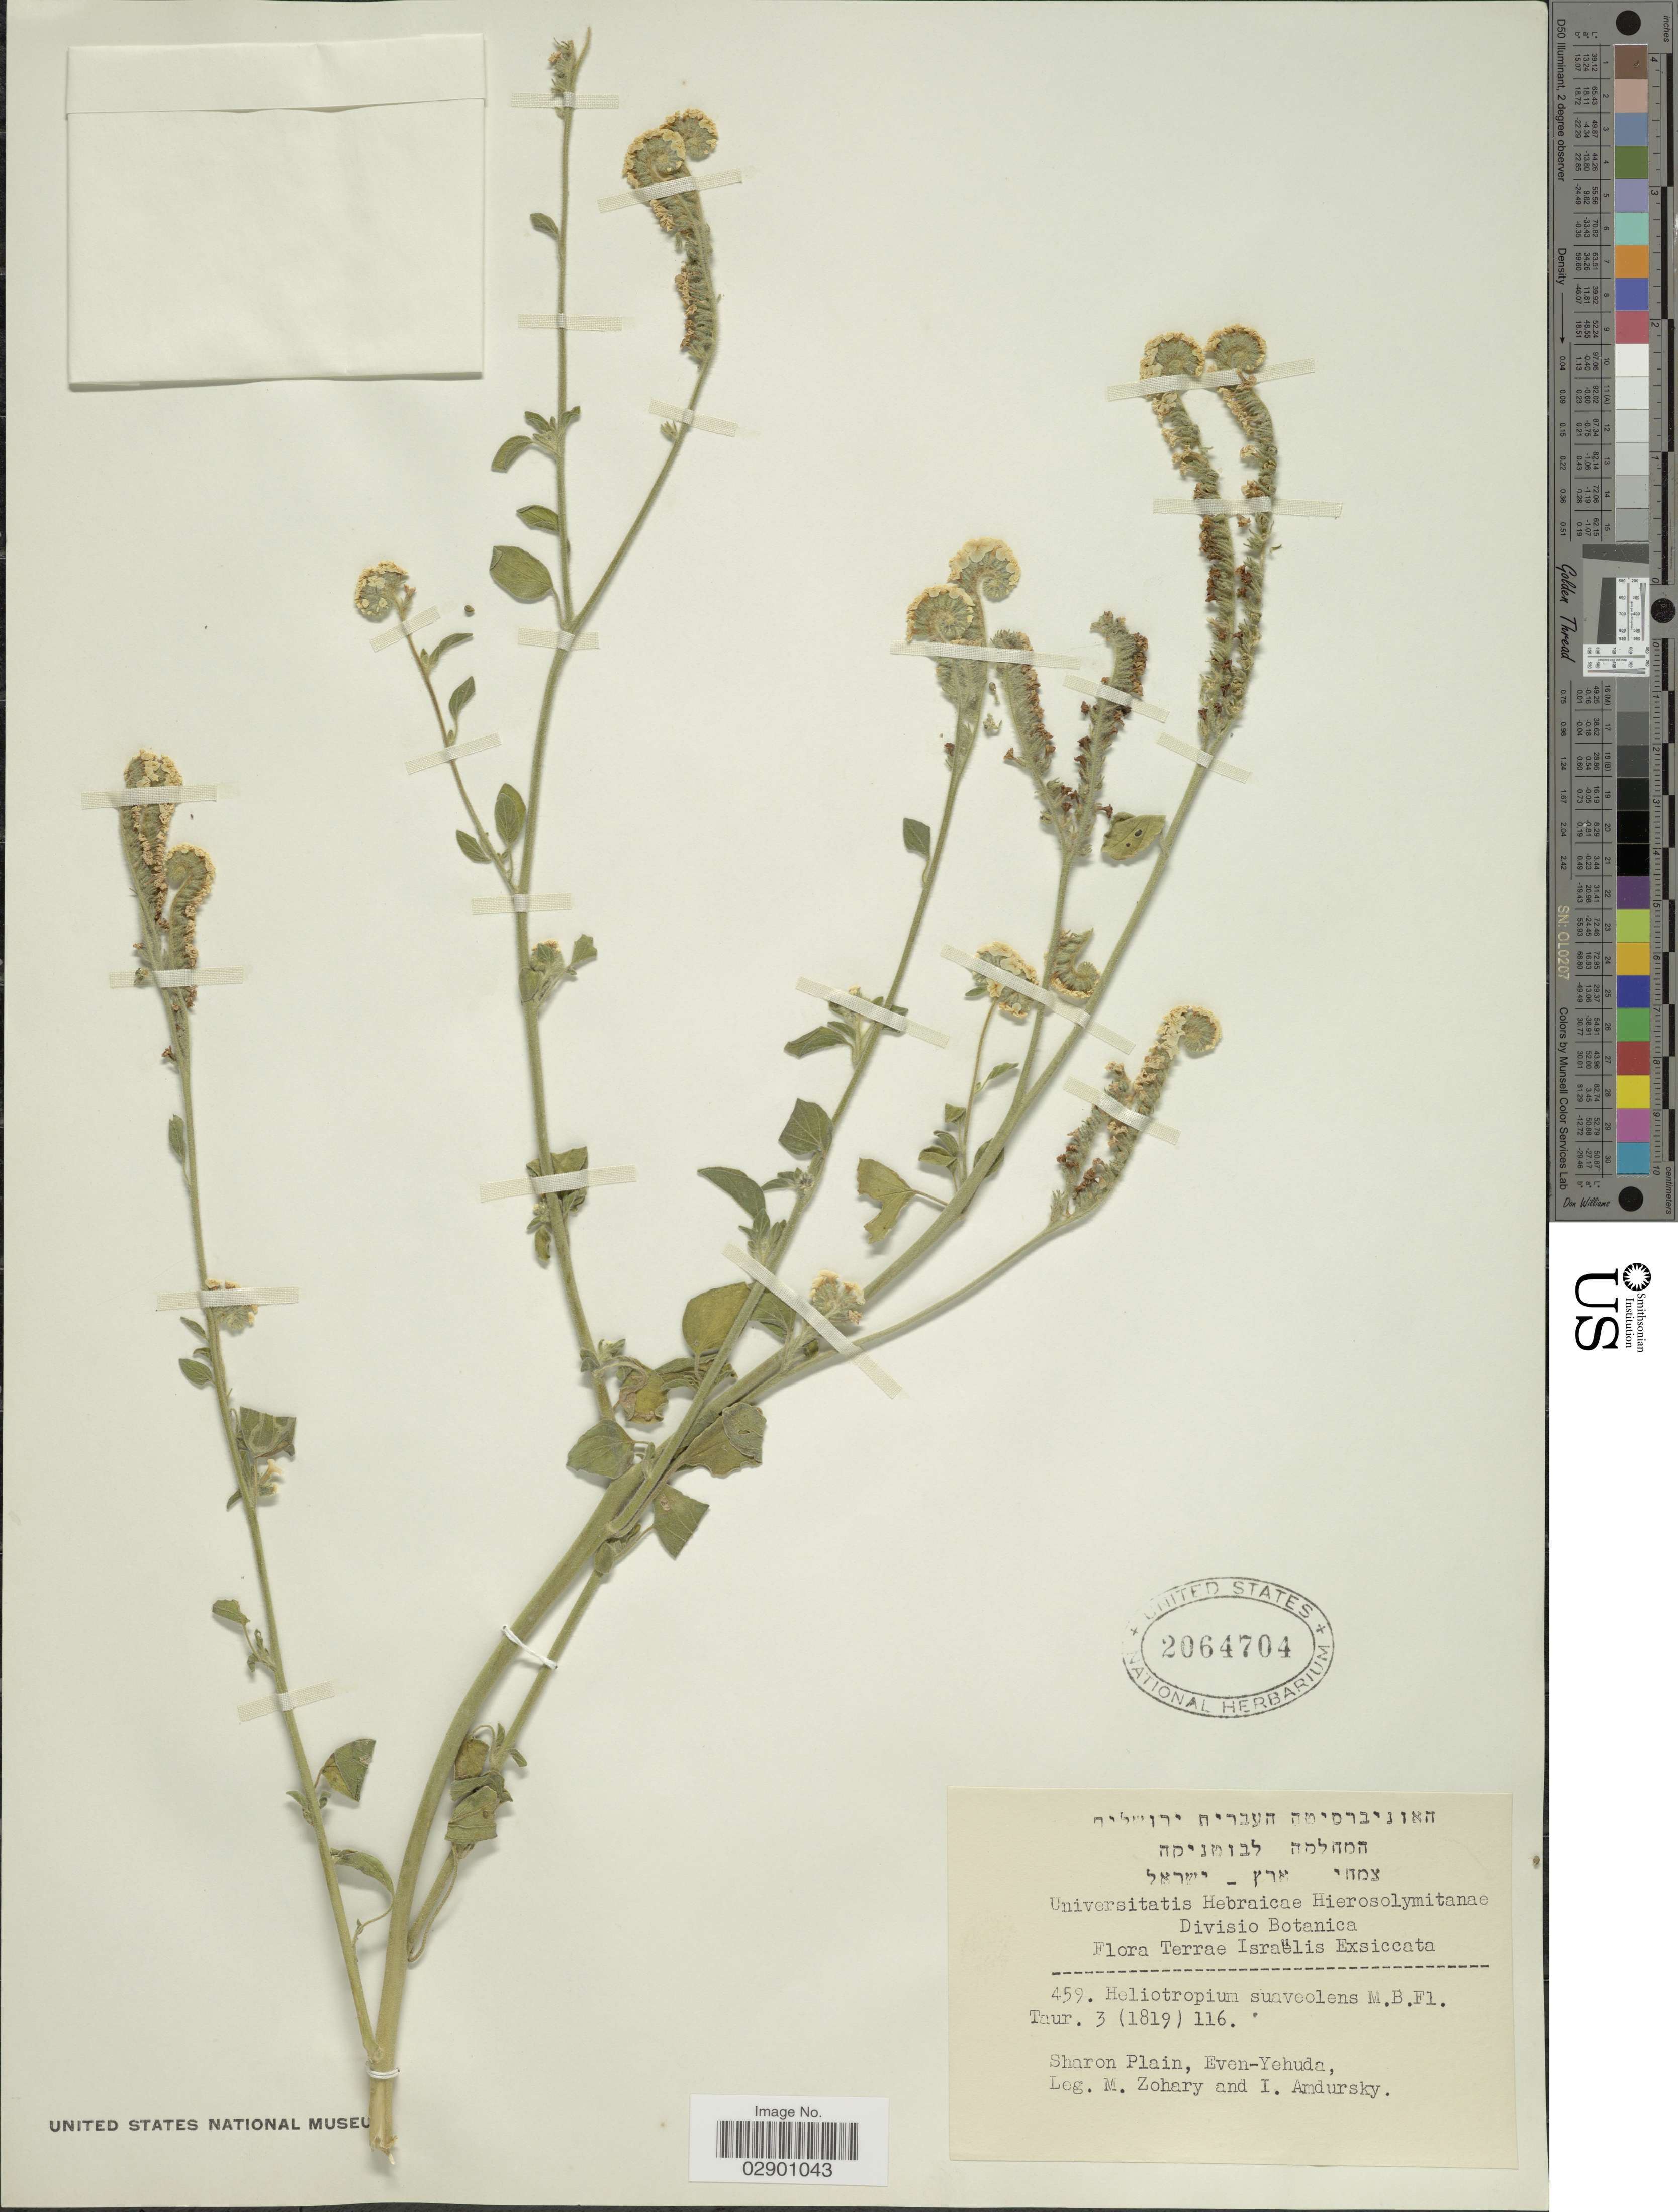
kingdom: Plantae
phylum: Tracheophyta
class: Magnoliopsida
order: Boraginales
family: Heliotropiaceae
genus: Heliotropium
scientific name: Heliotropium suaveolens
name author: M. Bieb.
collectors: M. Zohary & I. Amdursky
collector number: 459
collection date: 1819-03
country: Israel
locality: Sharon Plain, Even-Yehuda.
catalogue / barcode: US 2064704